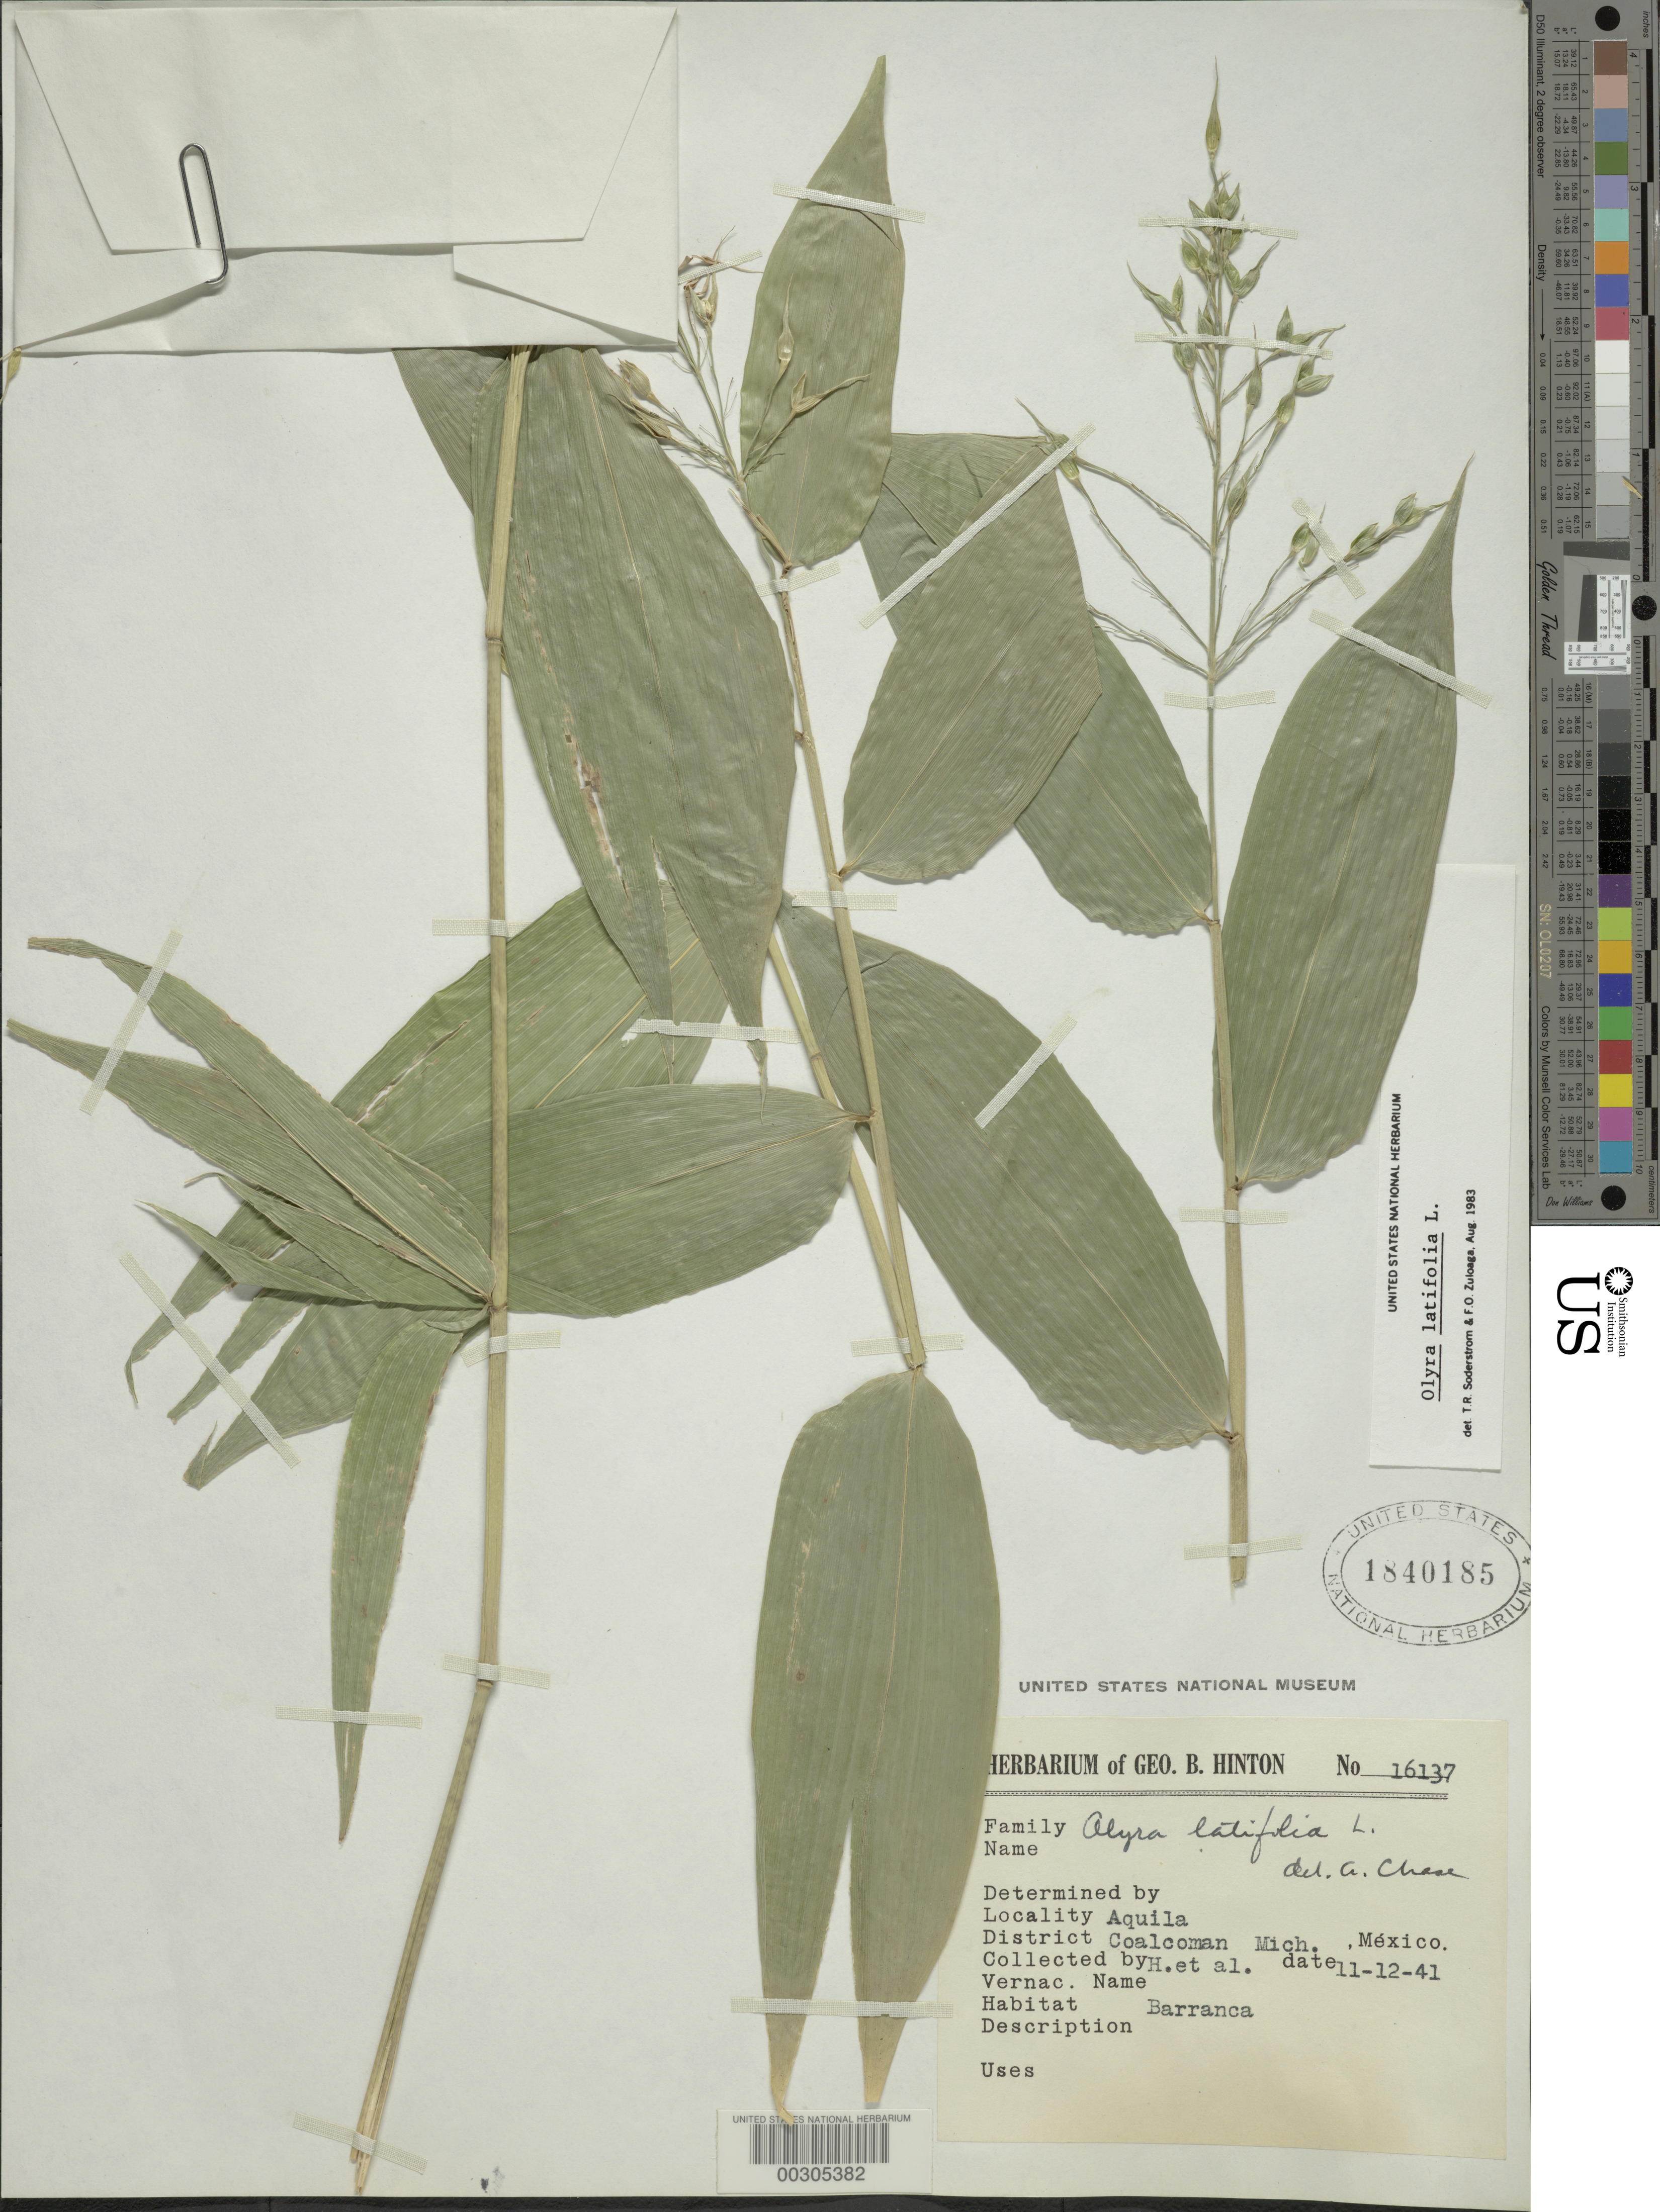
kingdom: Plantae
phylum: Tracheophyta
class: Liliopsida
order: Poales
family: Poaceae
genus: Olyra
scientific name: Olyra latifolia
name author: L.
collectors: G. B. Hinton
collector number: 16137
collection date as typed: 11 Dec 1941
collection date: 1941-12-11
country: Mexico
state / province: Michoacán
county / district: Coalcomán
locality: Aquila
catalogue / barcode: US 1840185